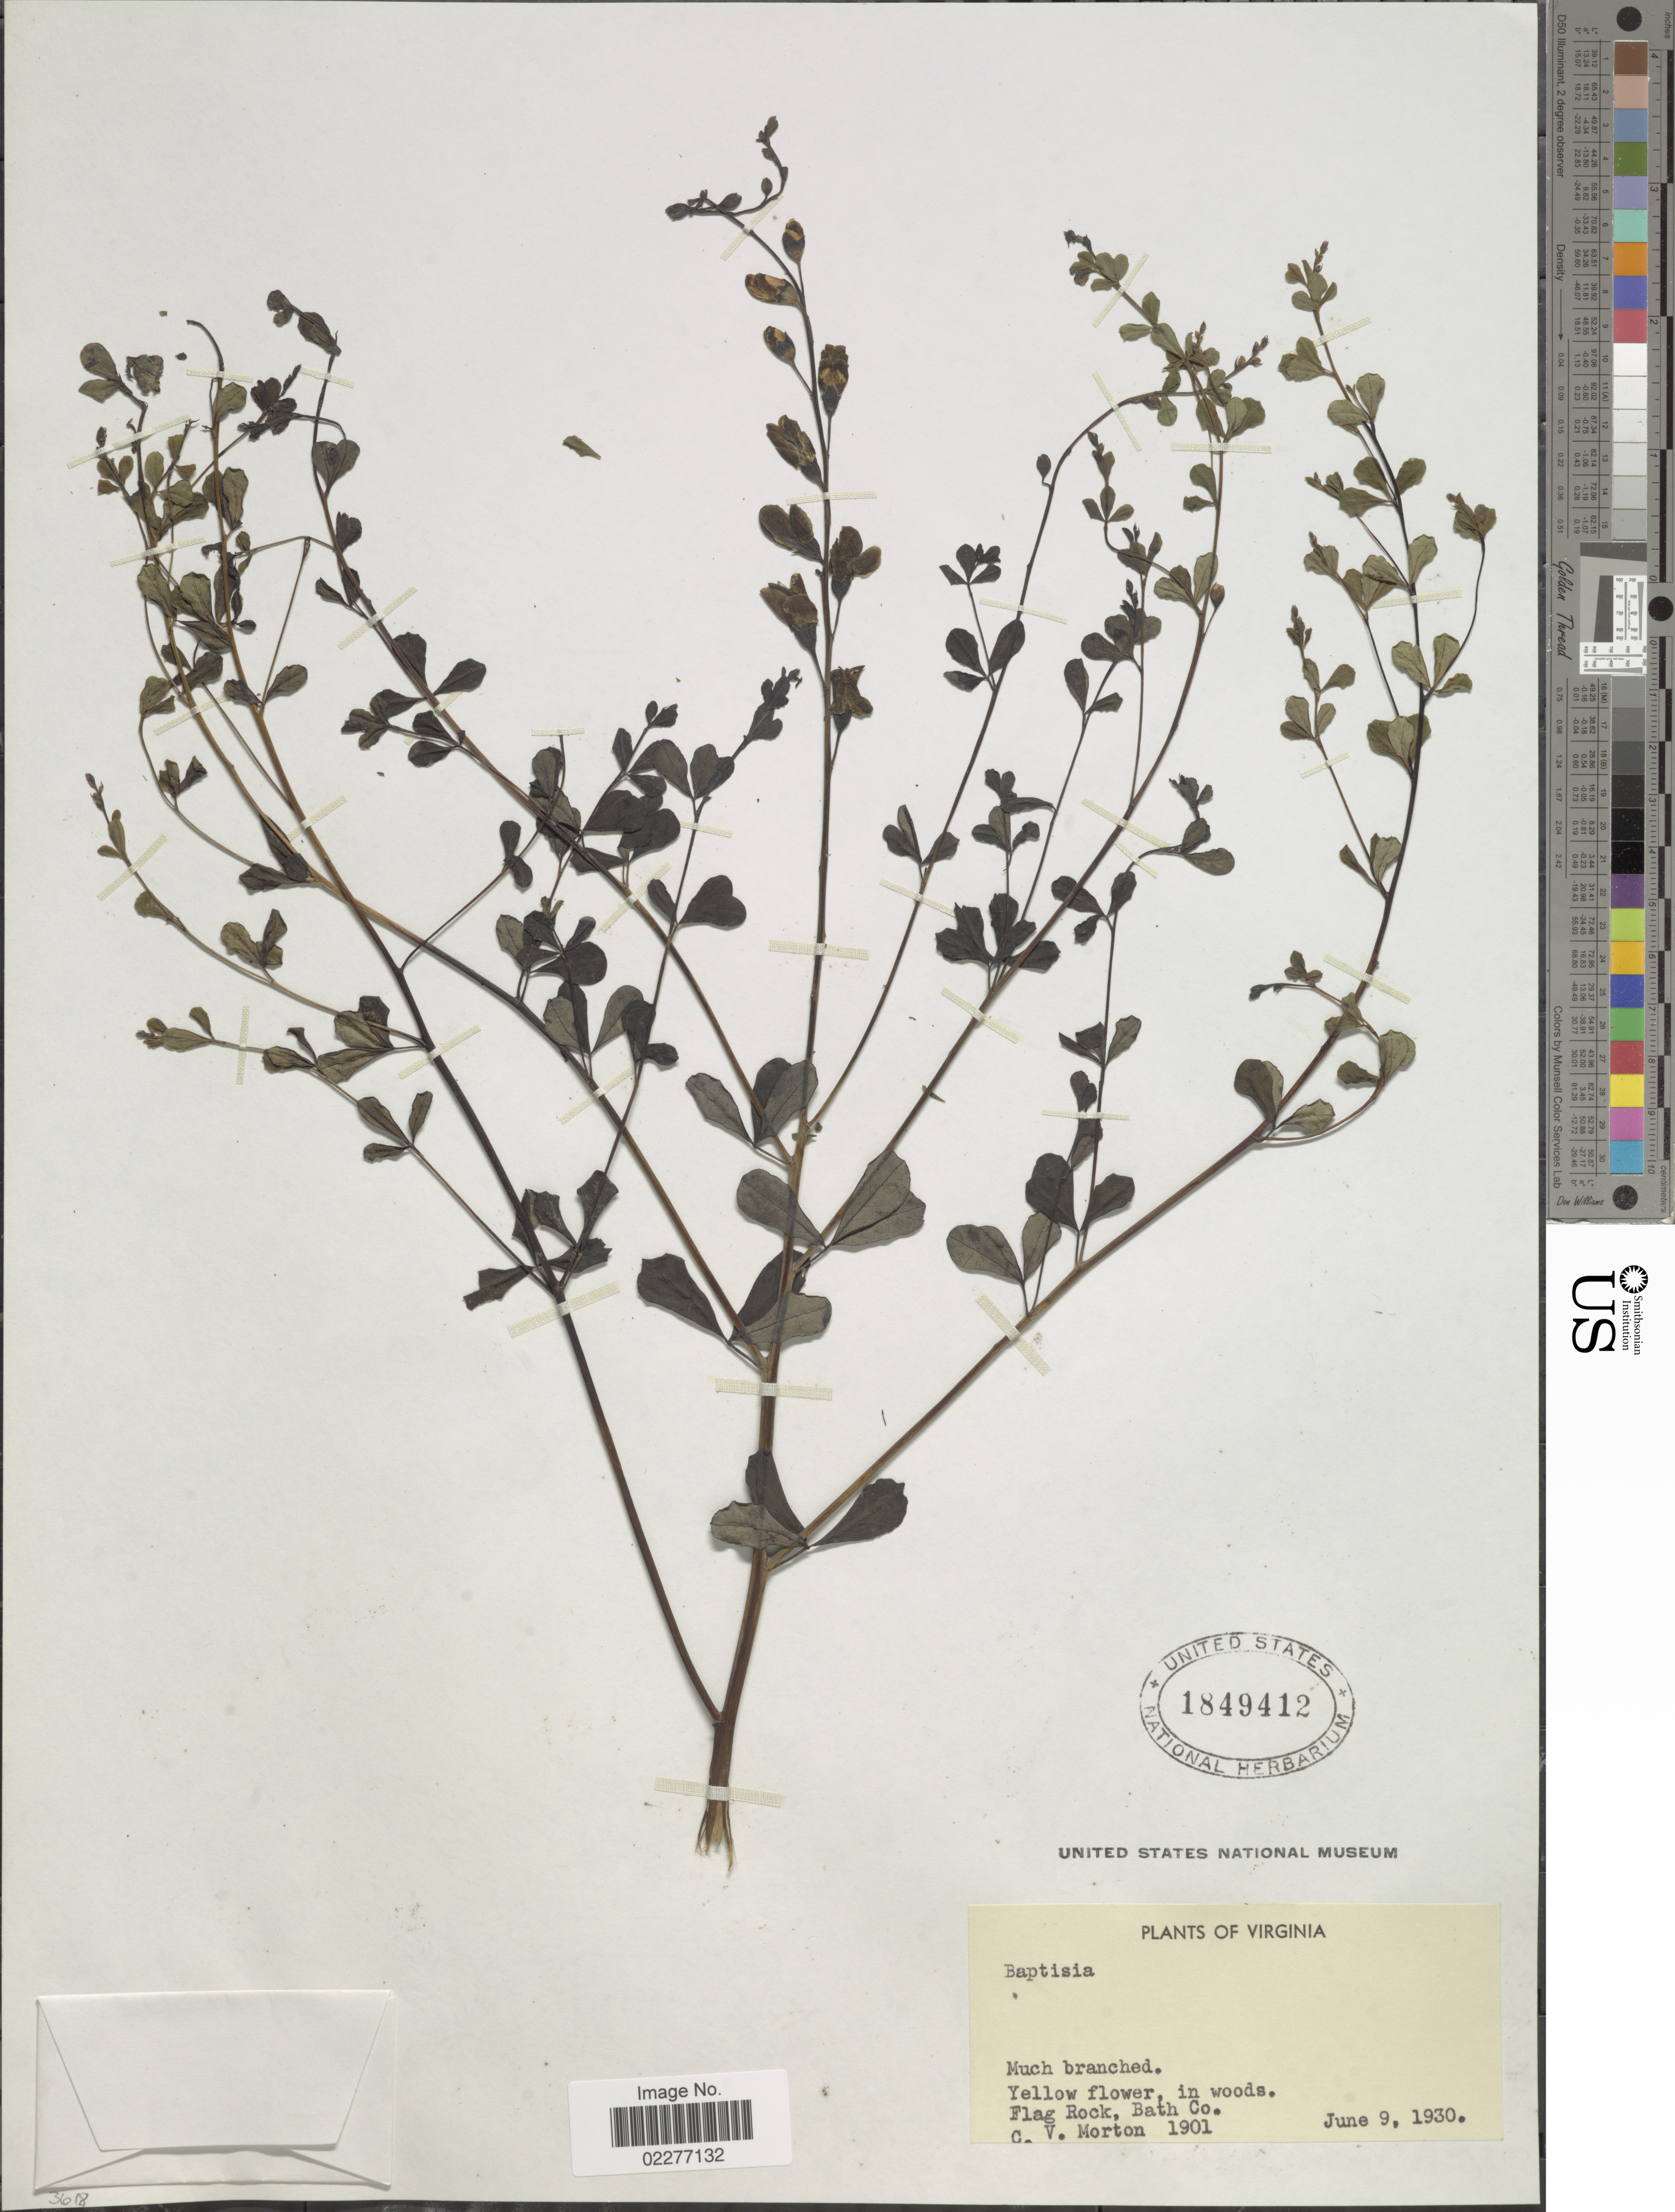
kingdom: Plantae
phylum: Tracheophyta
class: Magnoliopsida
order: Fabales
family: Fabaceae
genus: Baptisia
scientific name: Baptisia sp.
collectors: C. V. Morton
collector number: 1901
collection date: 1930-06-09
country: United States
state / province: Virginia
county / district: Bath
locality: Flag Rock, Bath Co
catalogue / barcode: US 1849412